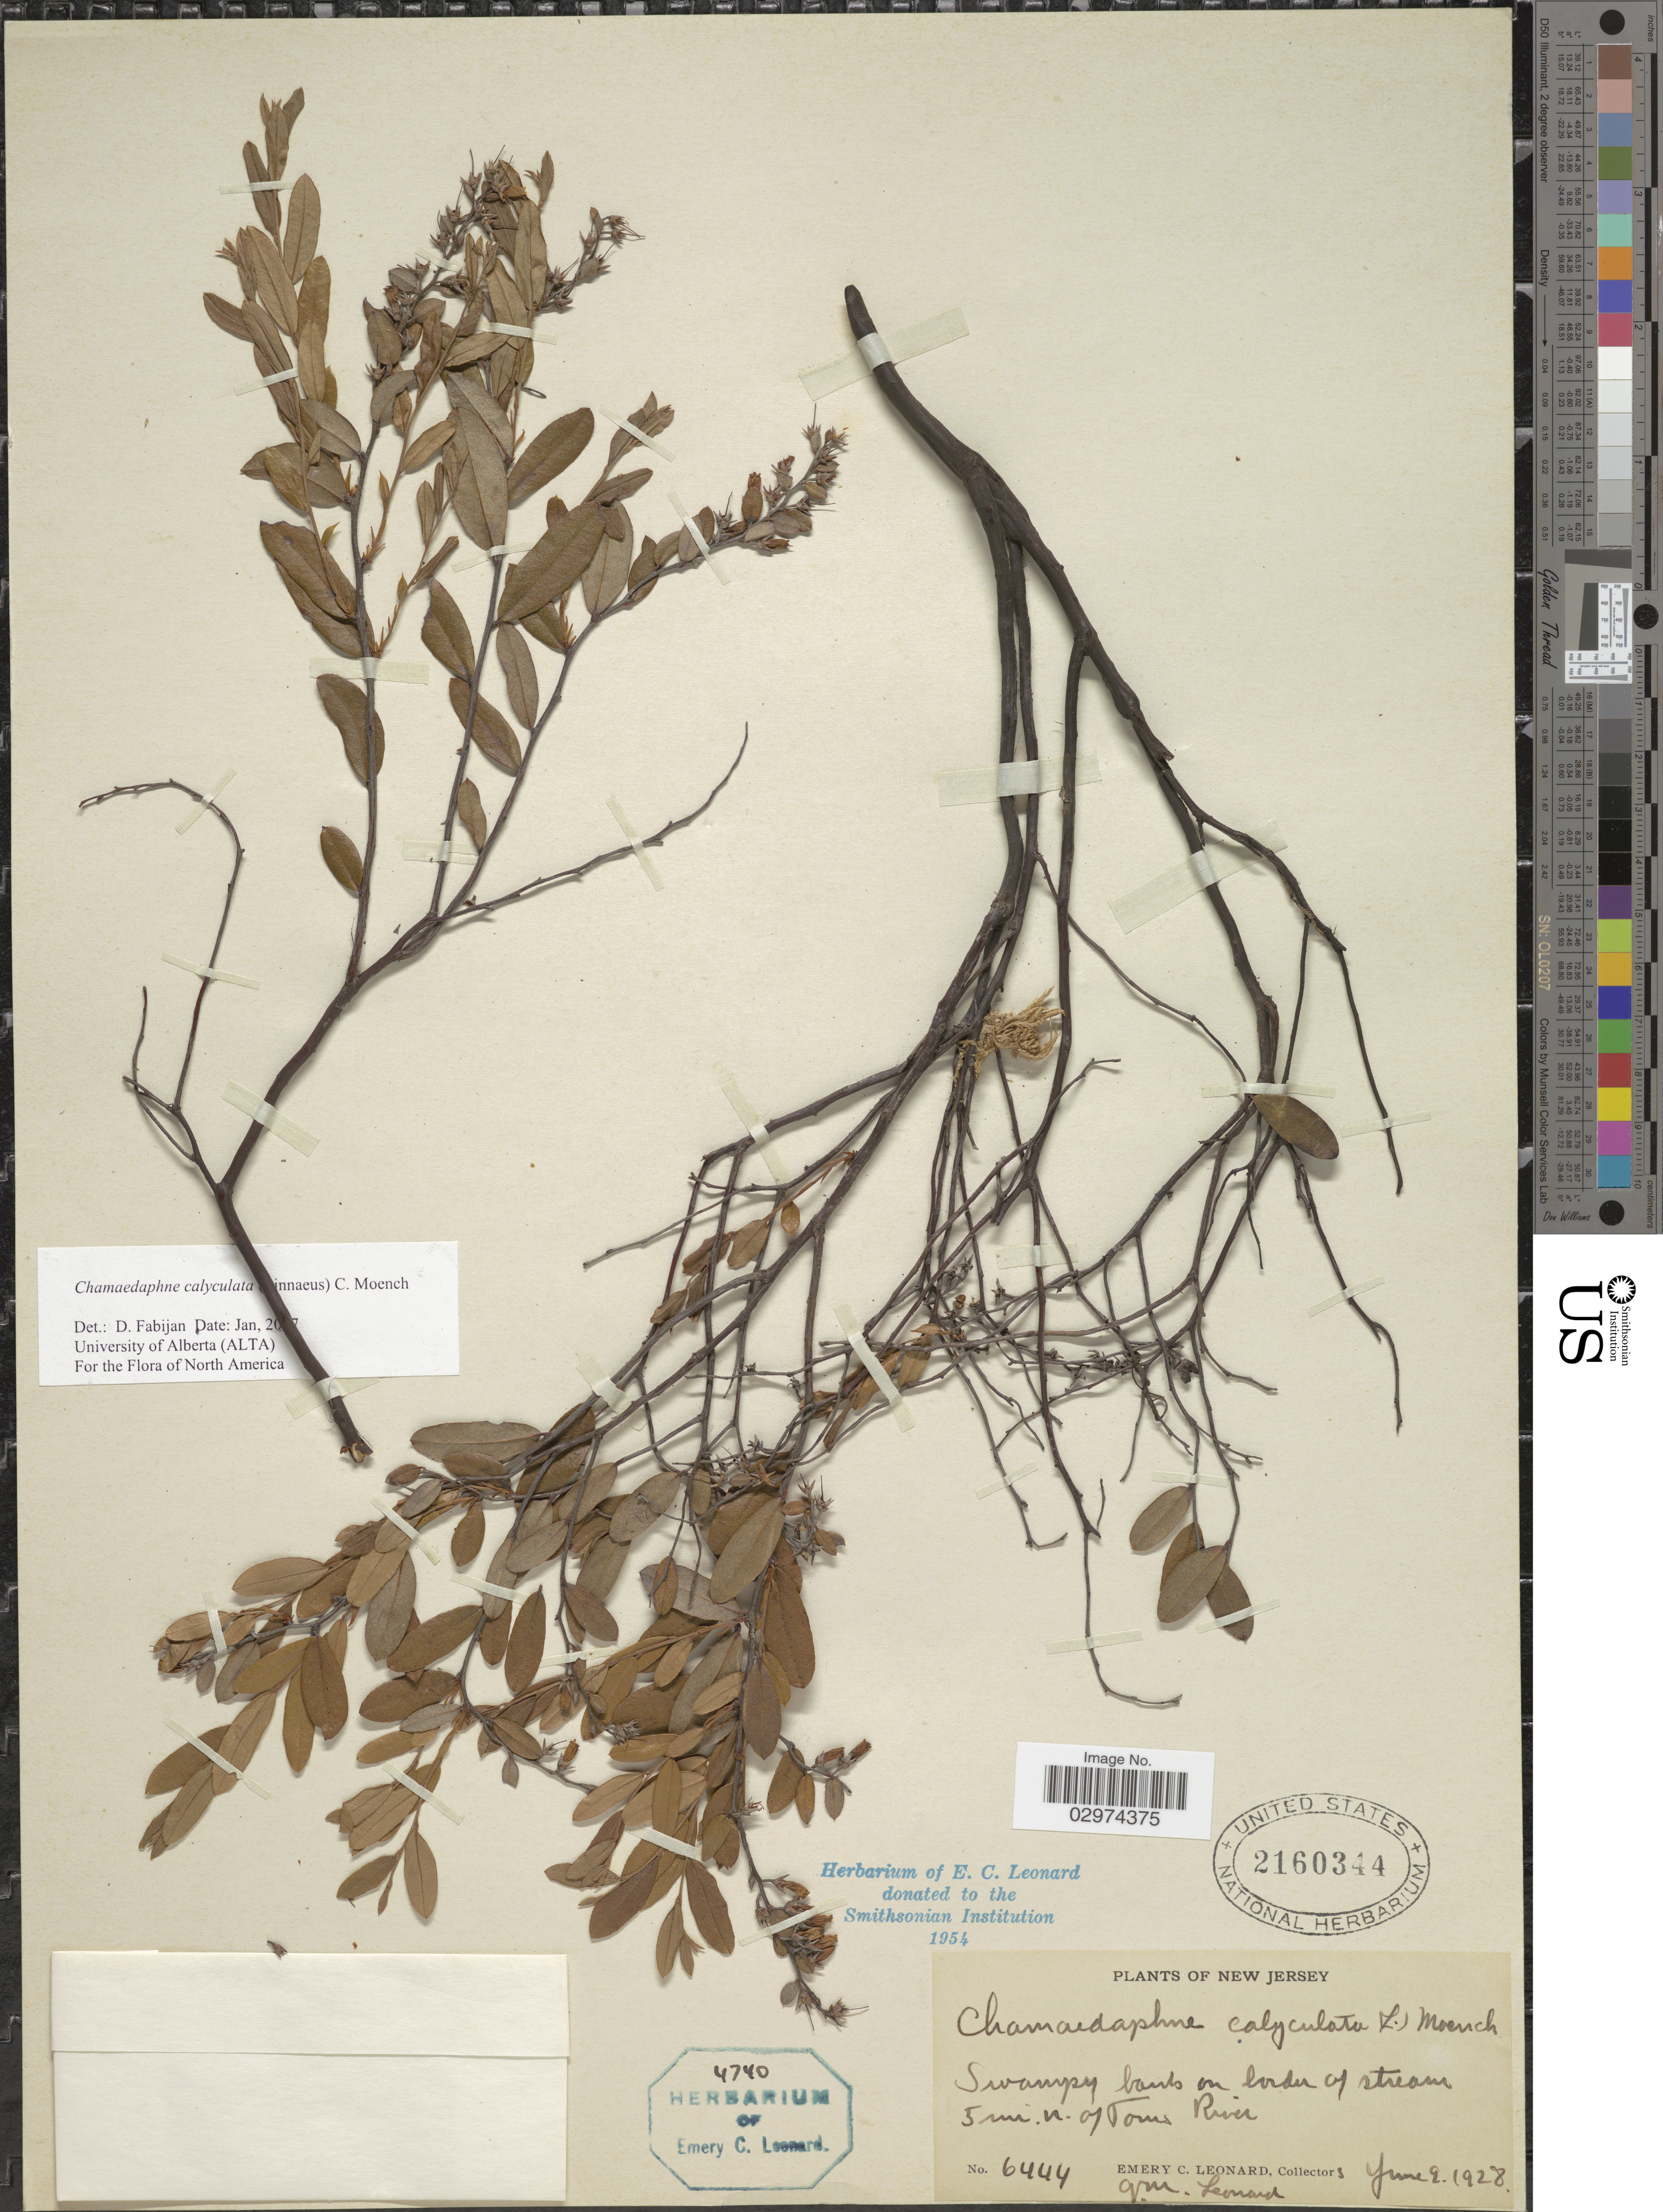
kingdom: Plantae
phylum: Tracheophyta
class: Magnoliopsida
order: Ericales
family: Ericaceae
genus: Chamaedaphne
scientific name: Chamaedaphne calyculata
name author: (L.) Moench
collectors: E. C. Leonard & G. M. Leonard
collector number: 6444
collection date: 1928-06-09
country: United States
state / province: New Jersey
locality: On border of stream 5 mi. n. of Town River.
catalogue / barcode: US 2160344